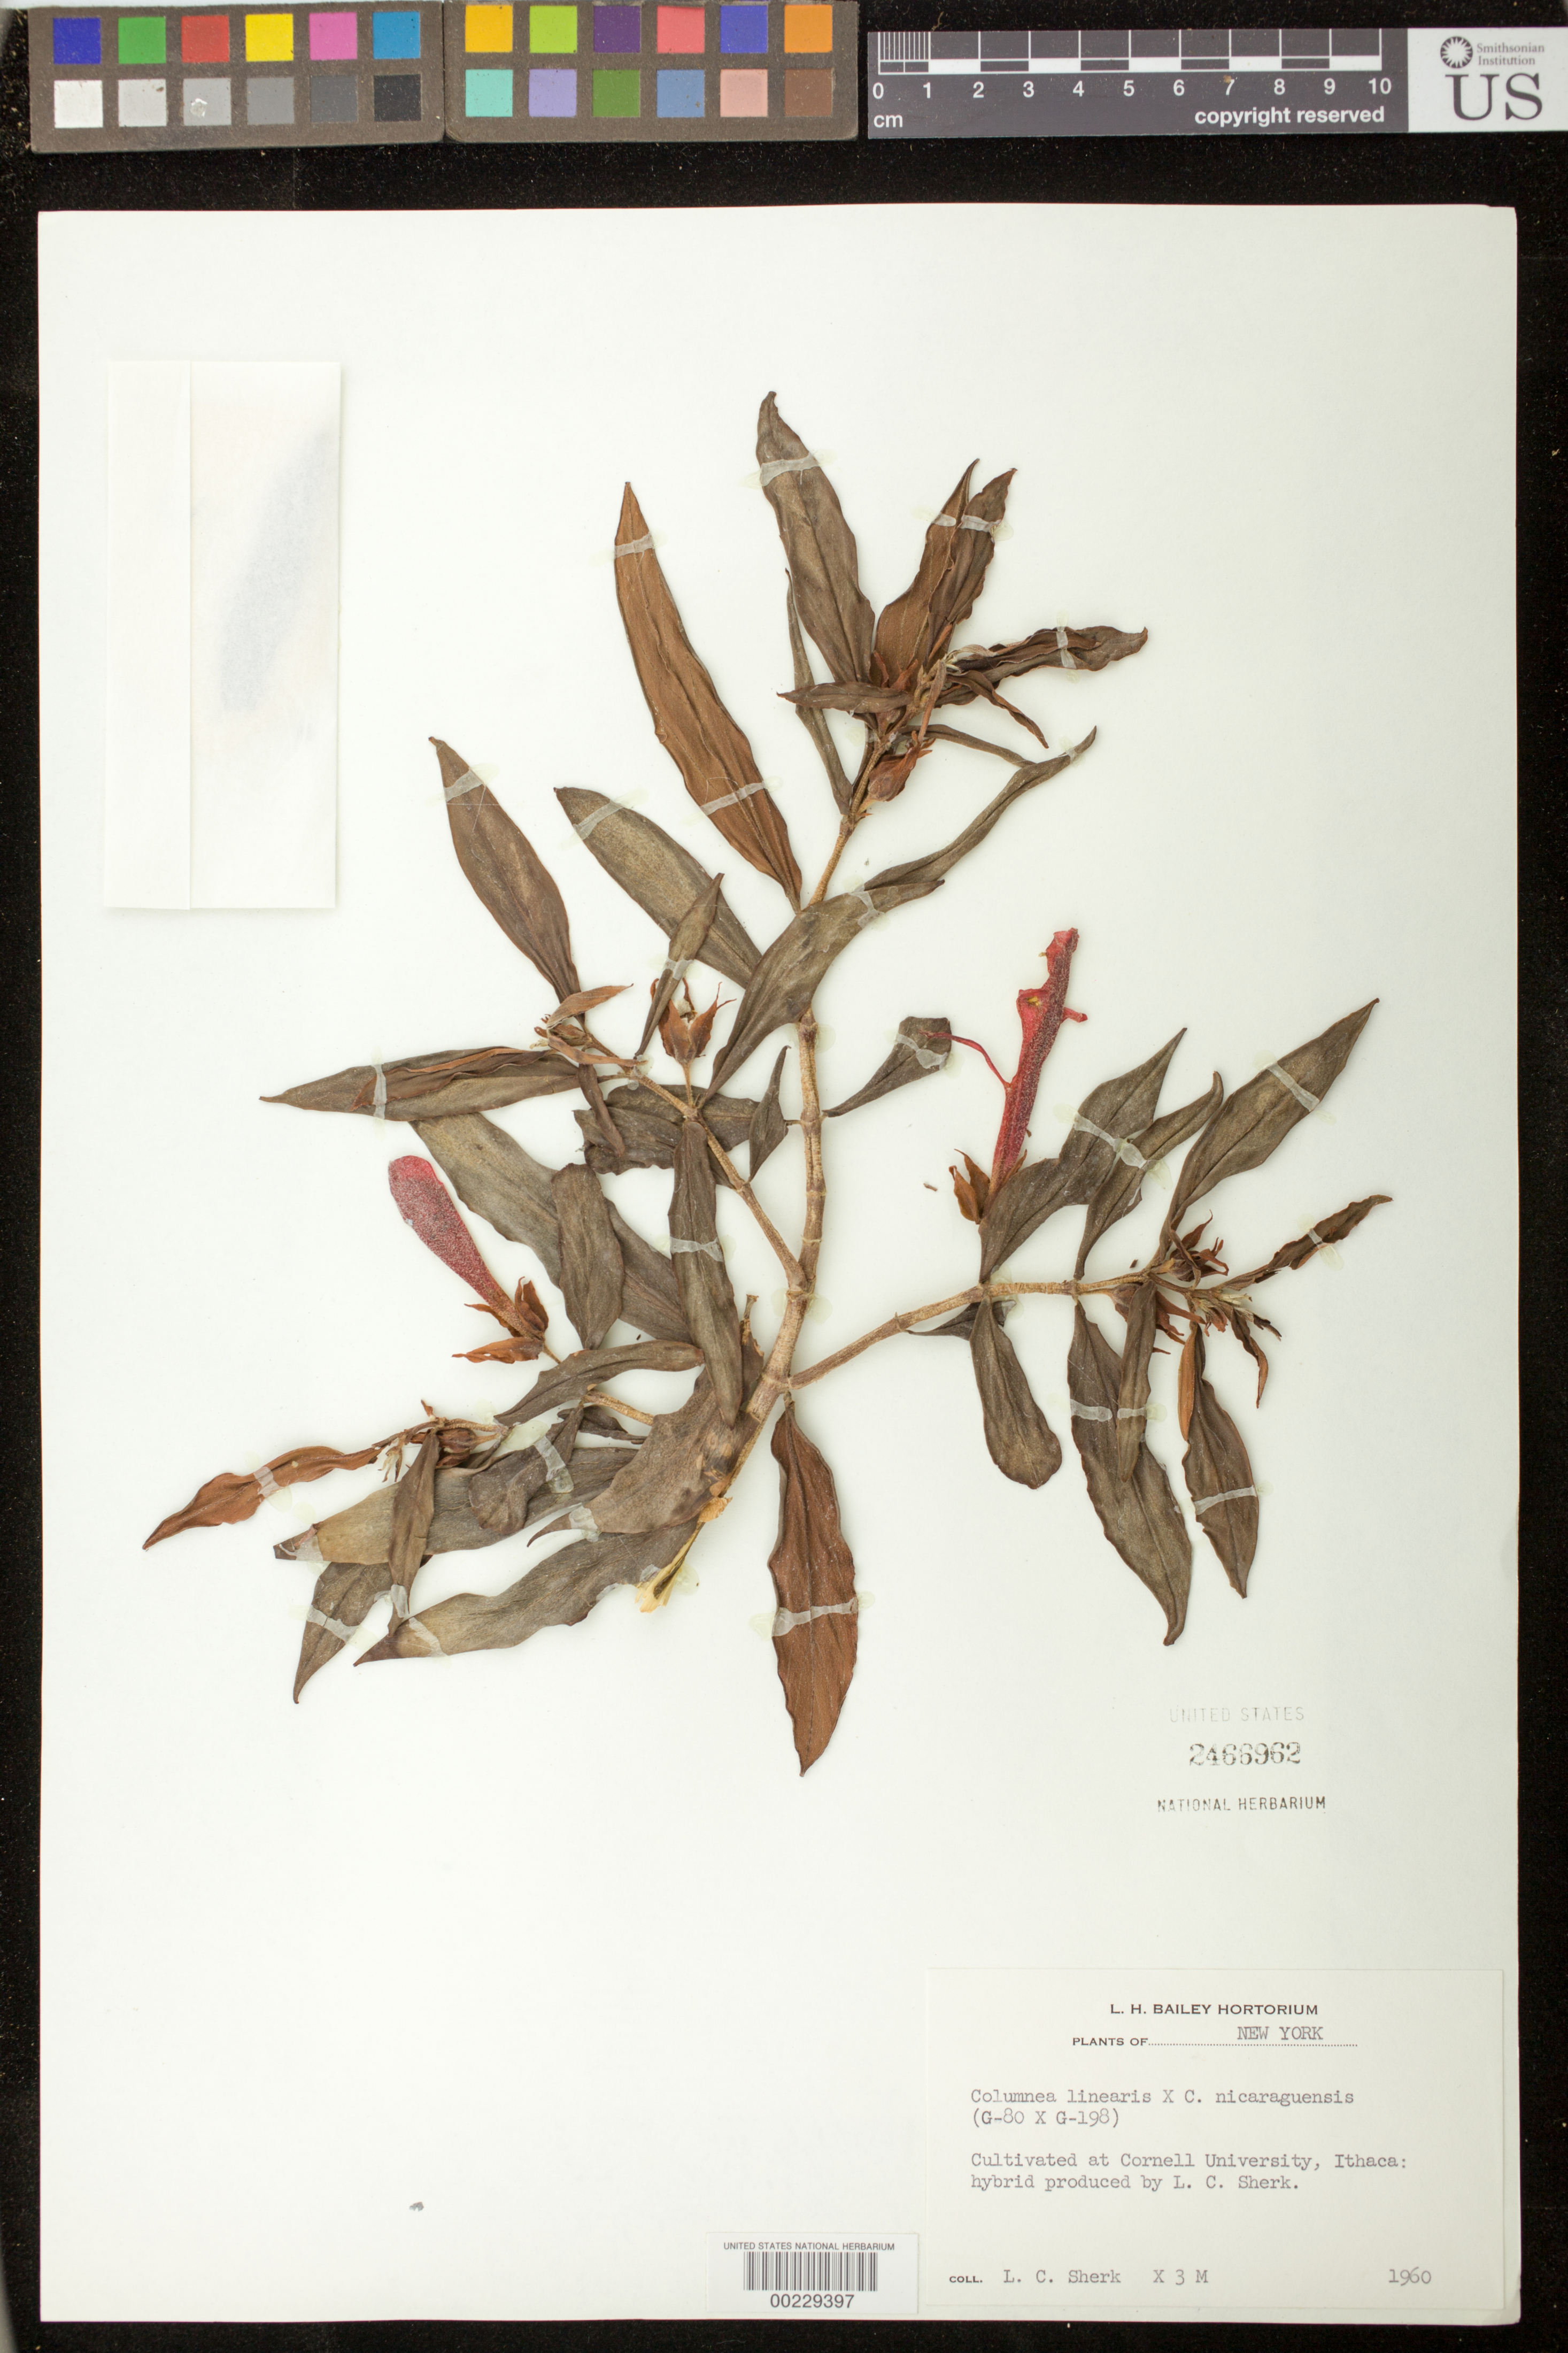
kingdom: Plantae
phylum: Tracheophyta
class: Magnoliopsida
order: Lamiales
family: Gesneriaceae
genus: Columnea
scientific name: Columnea hybrid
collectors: L. Sherk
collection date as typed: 1960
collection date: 1960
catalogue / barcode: US 2466962